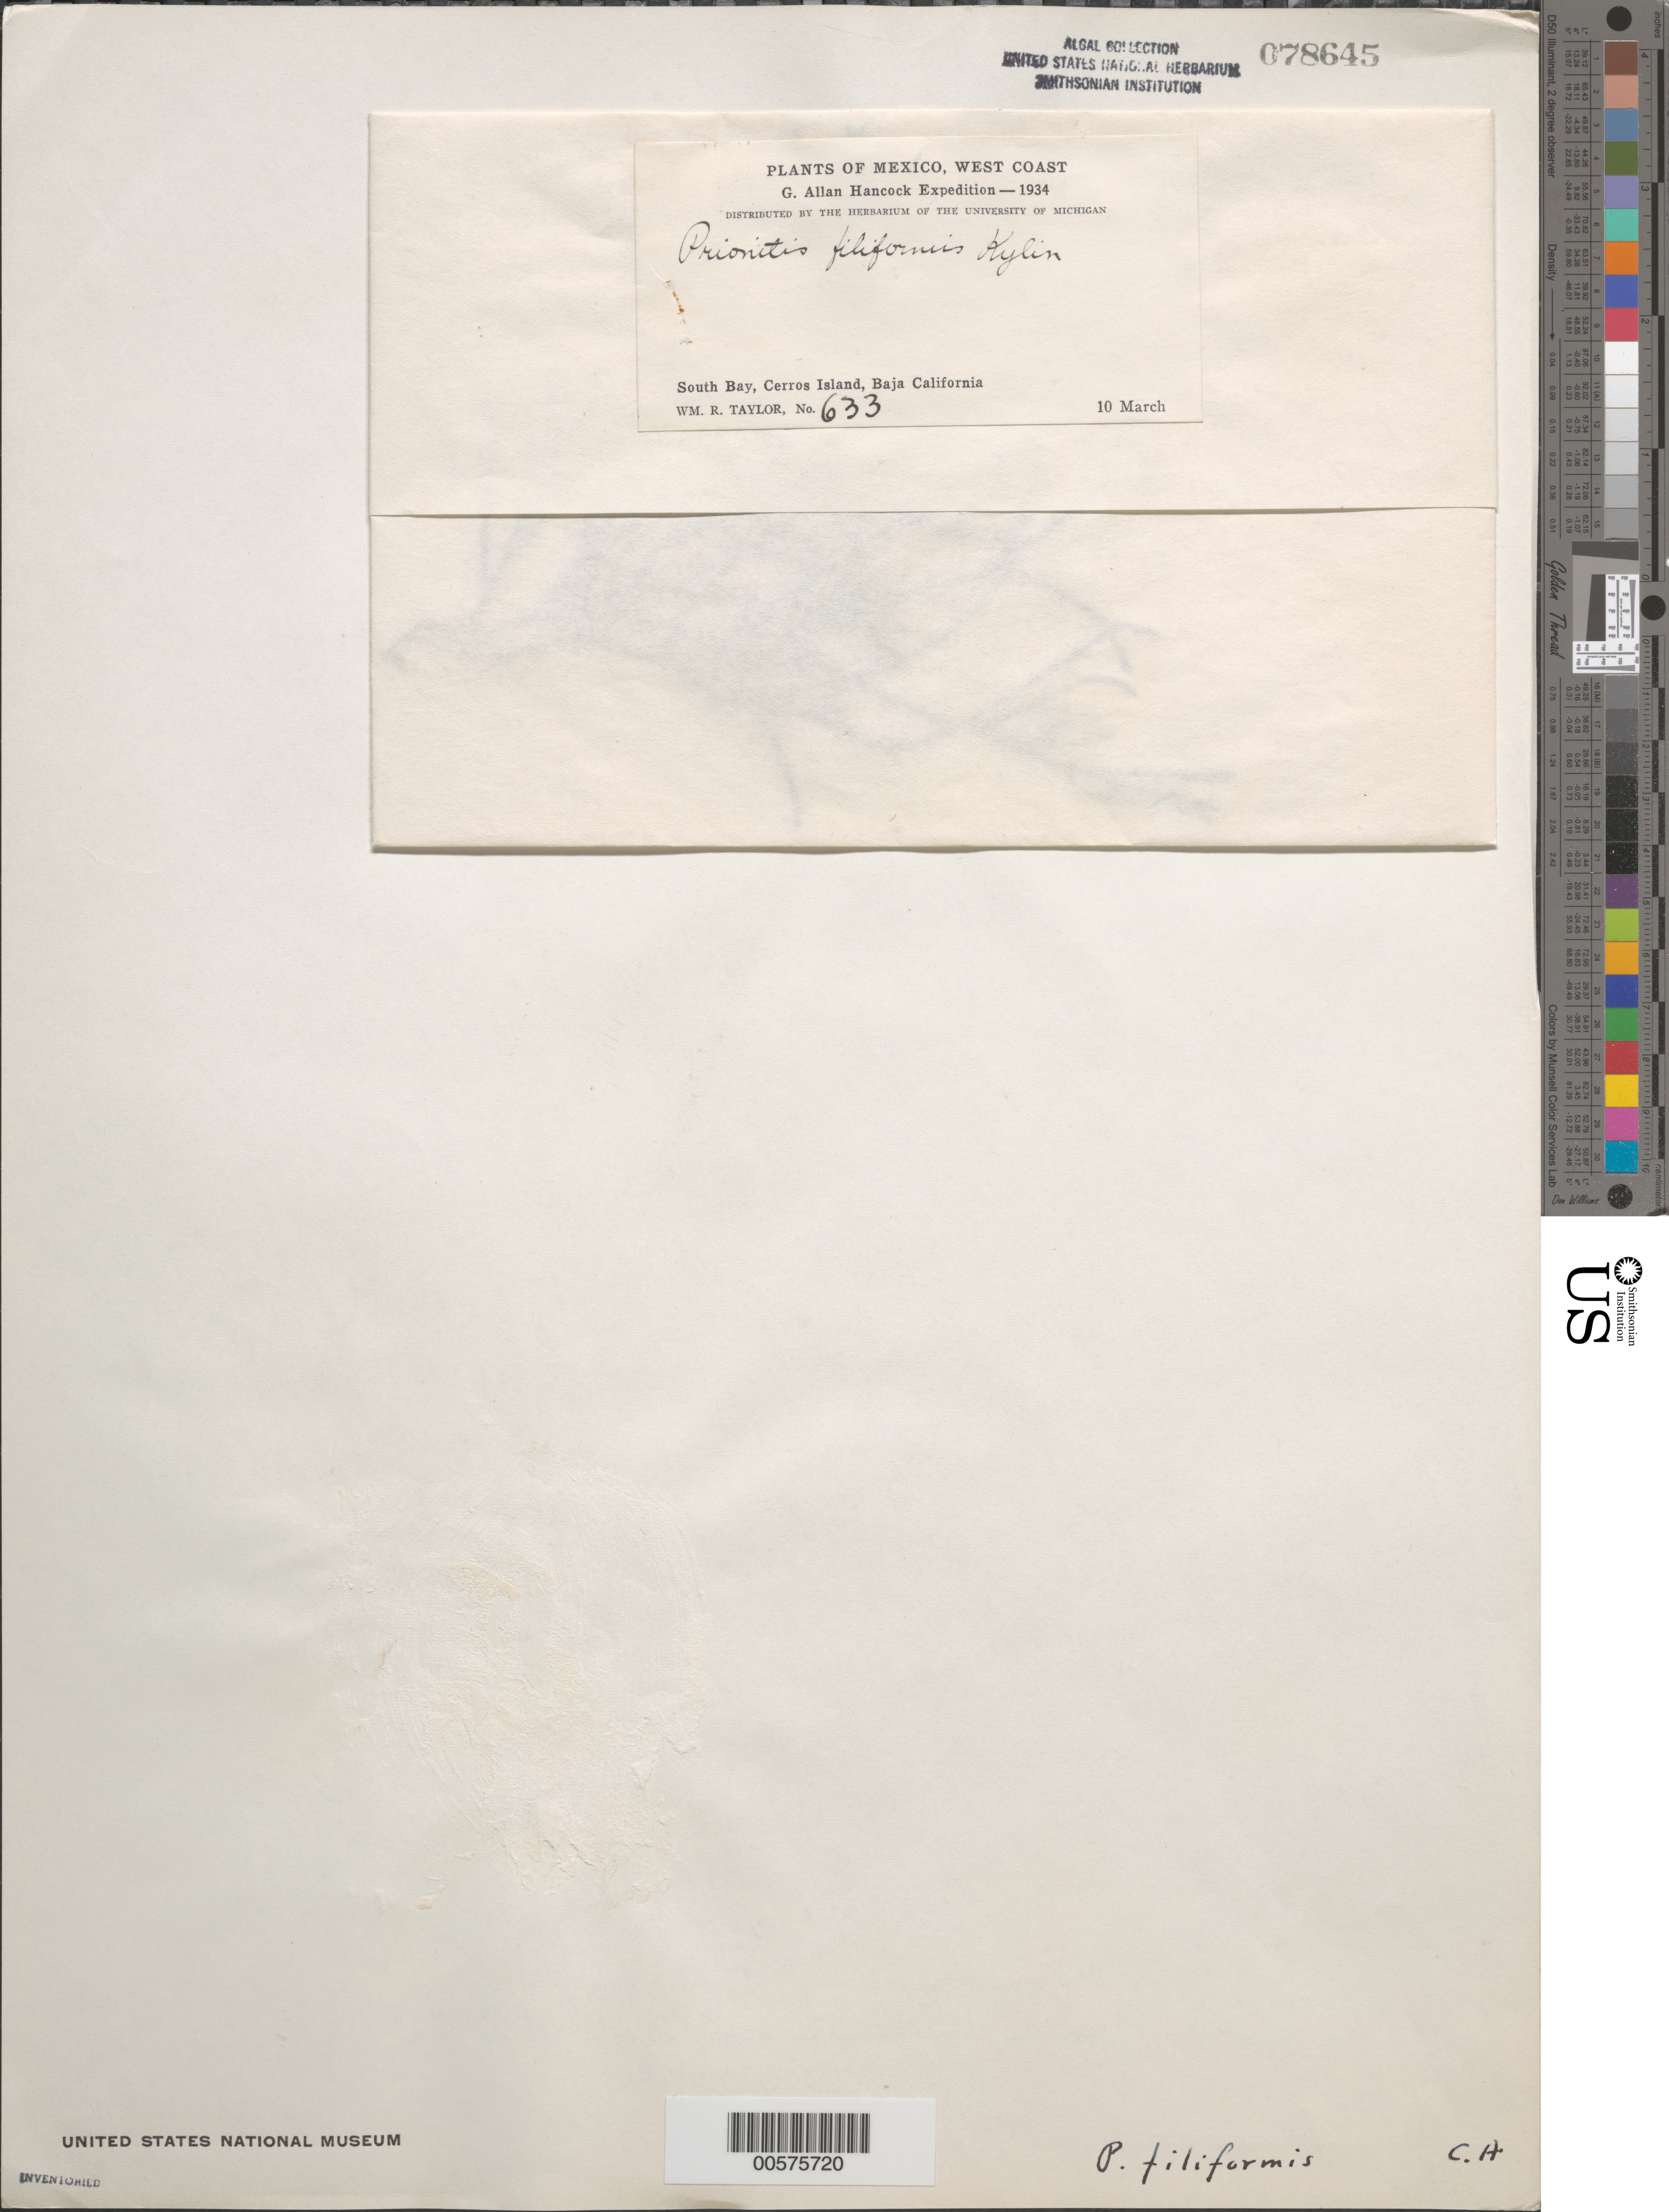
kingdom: Plantae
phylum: Rhodophyta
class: Florideophyceae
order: Halymeniales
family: Halymeniaceae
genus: Prionitis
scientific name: Prionitis filiformis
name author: Kylin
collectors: W. R. Taylor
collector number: WRT 34-633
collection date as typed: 10 Mar 1934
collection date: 1934-03-10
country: Mexico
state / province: Baja California Norte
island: Isla Cedros (Cerros Island)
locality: South Bay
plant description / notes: G. Allan Hancock Expedition, 1934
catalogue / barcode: US 78645